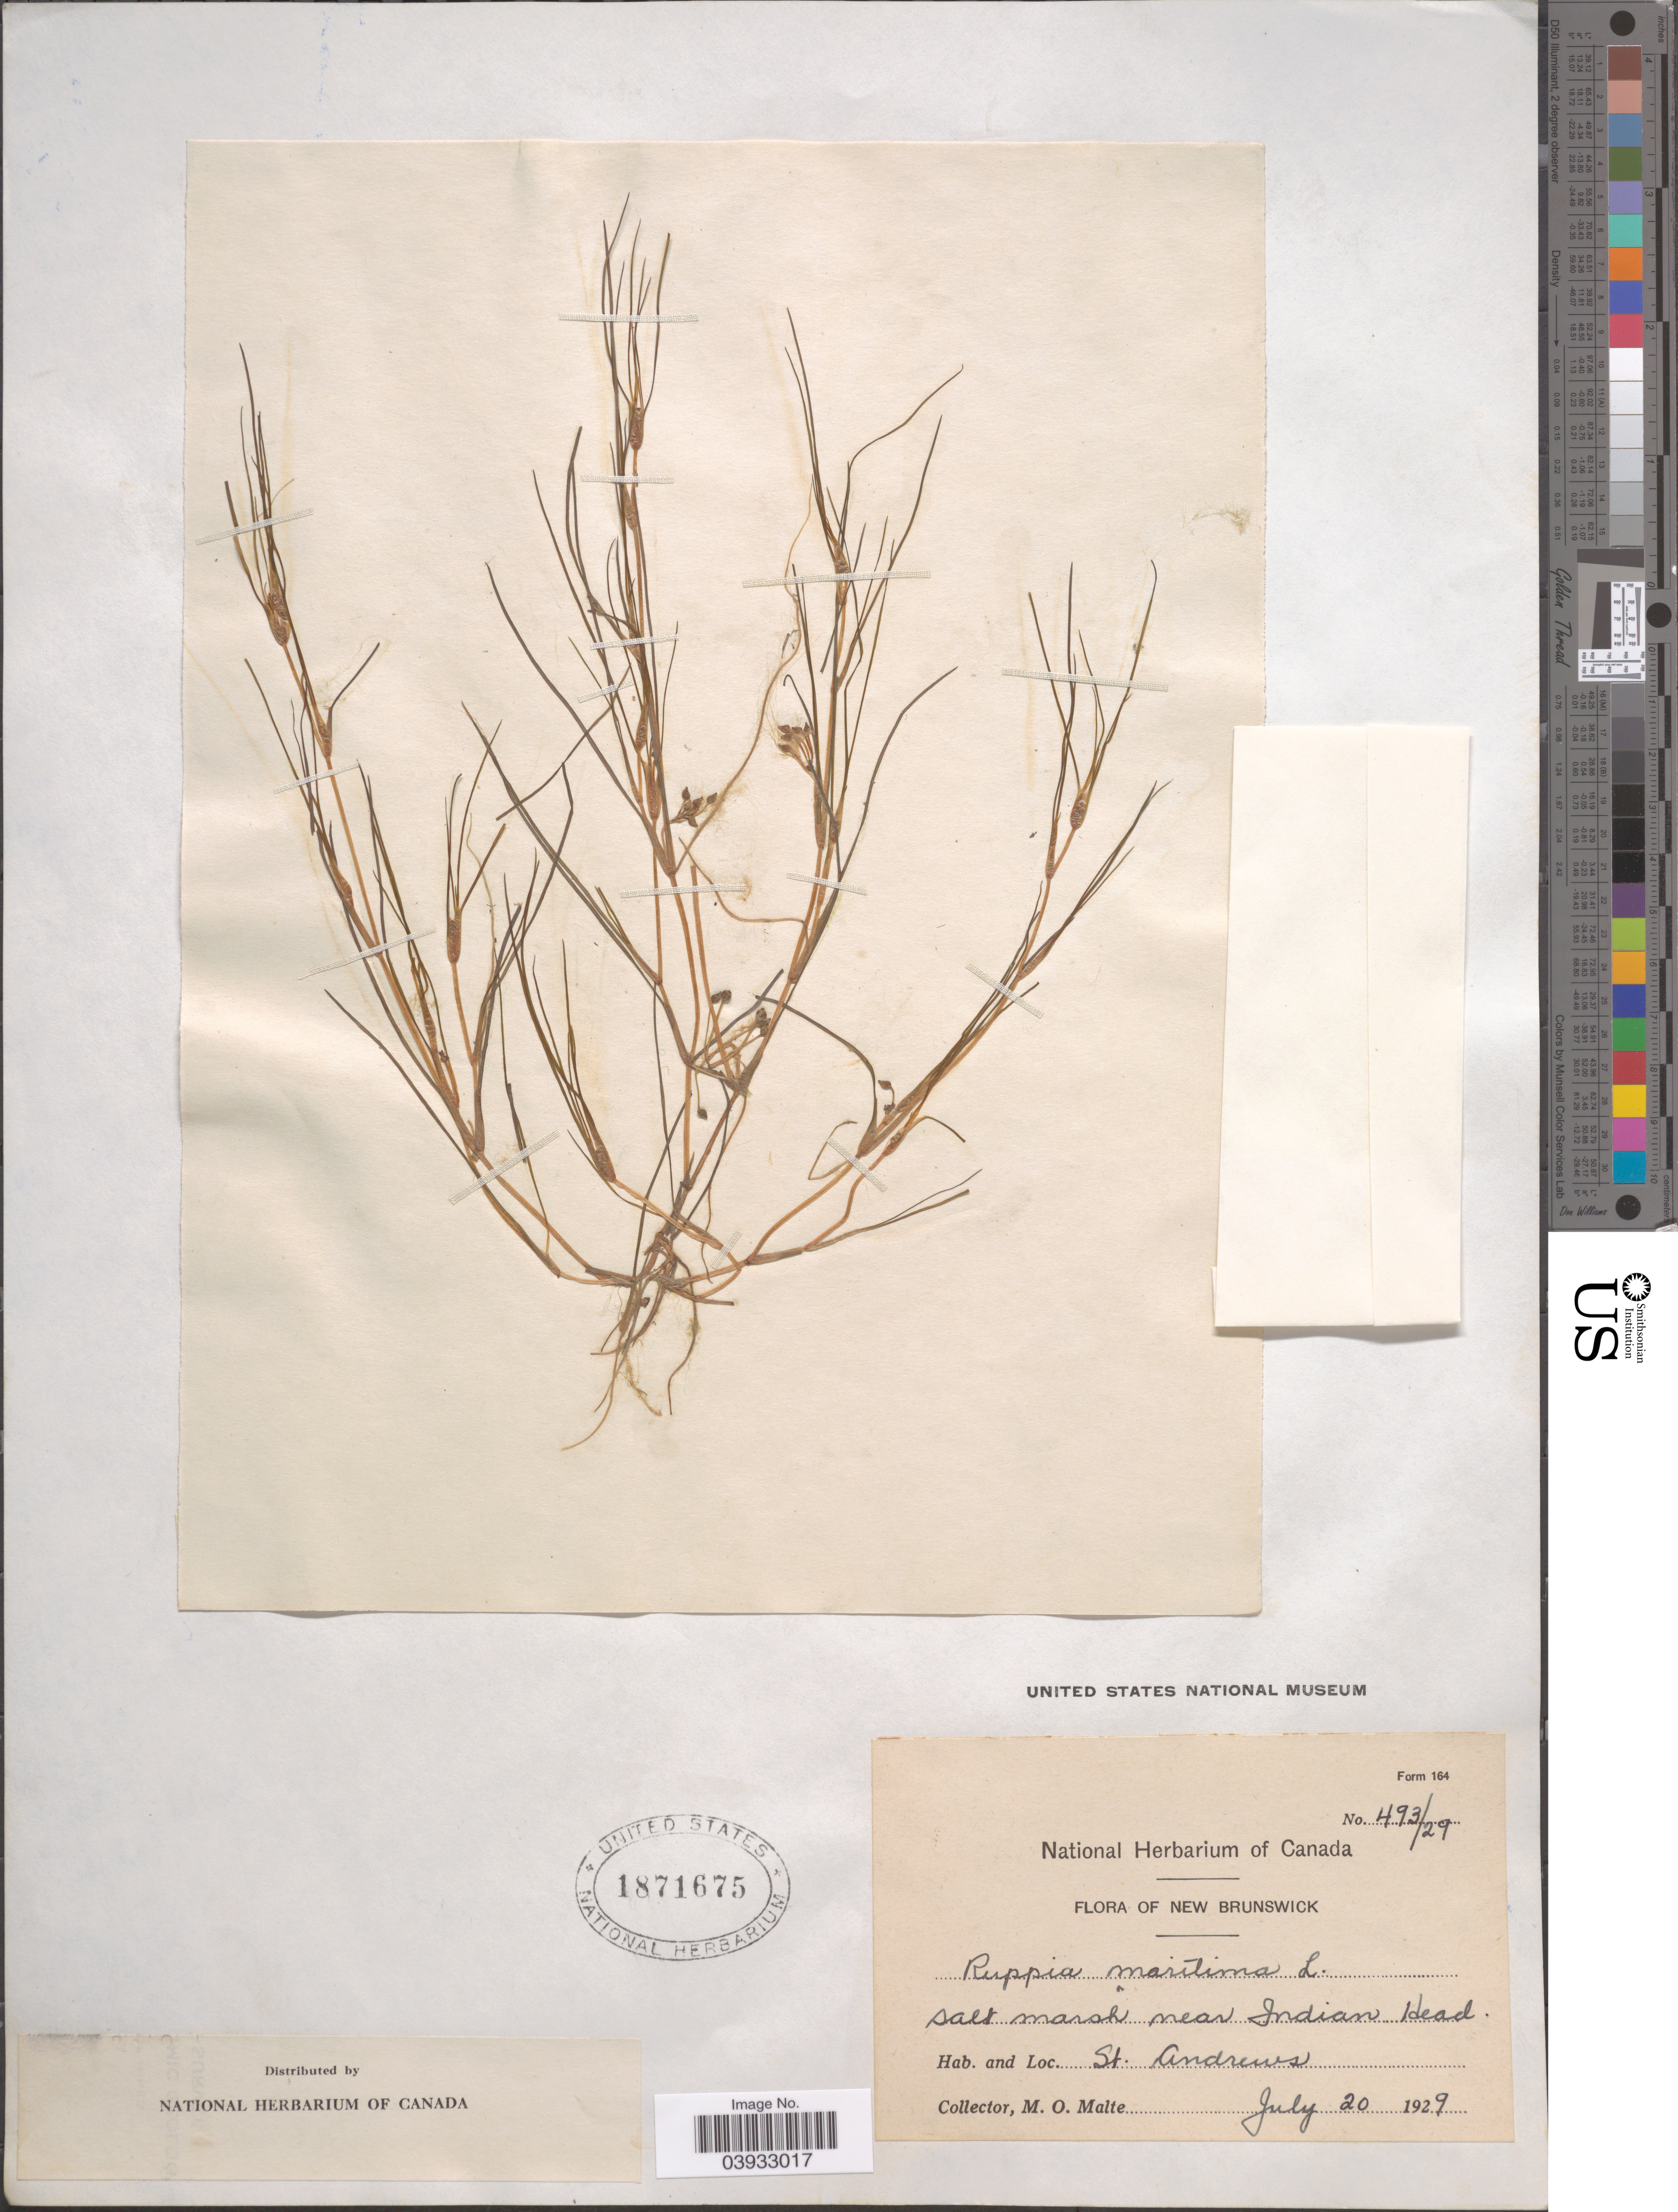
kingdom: Plantae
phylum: Tracheophyta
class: Liliopsida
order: Alismatales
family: Ruppiaceae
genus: Ruppia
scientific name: Ruppia maritima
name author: L.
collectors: M. O. Malte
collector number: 493/29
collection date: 1929-07-20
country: Canada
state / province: New Brunswick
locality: Near Indian Head. St. Andrews.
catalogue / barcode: US 1871675